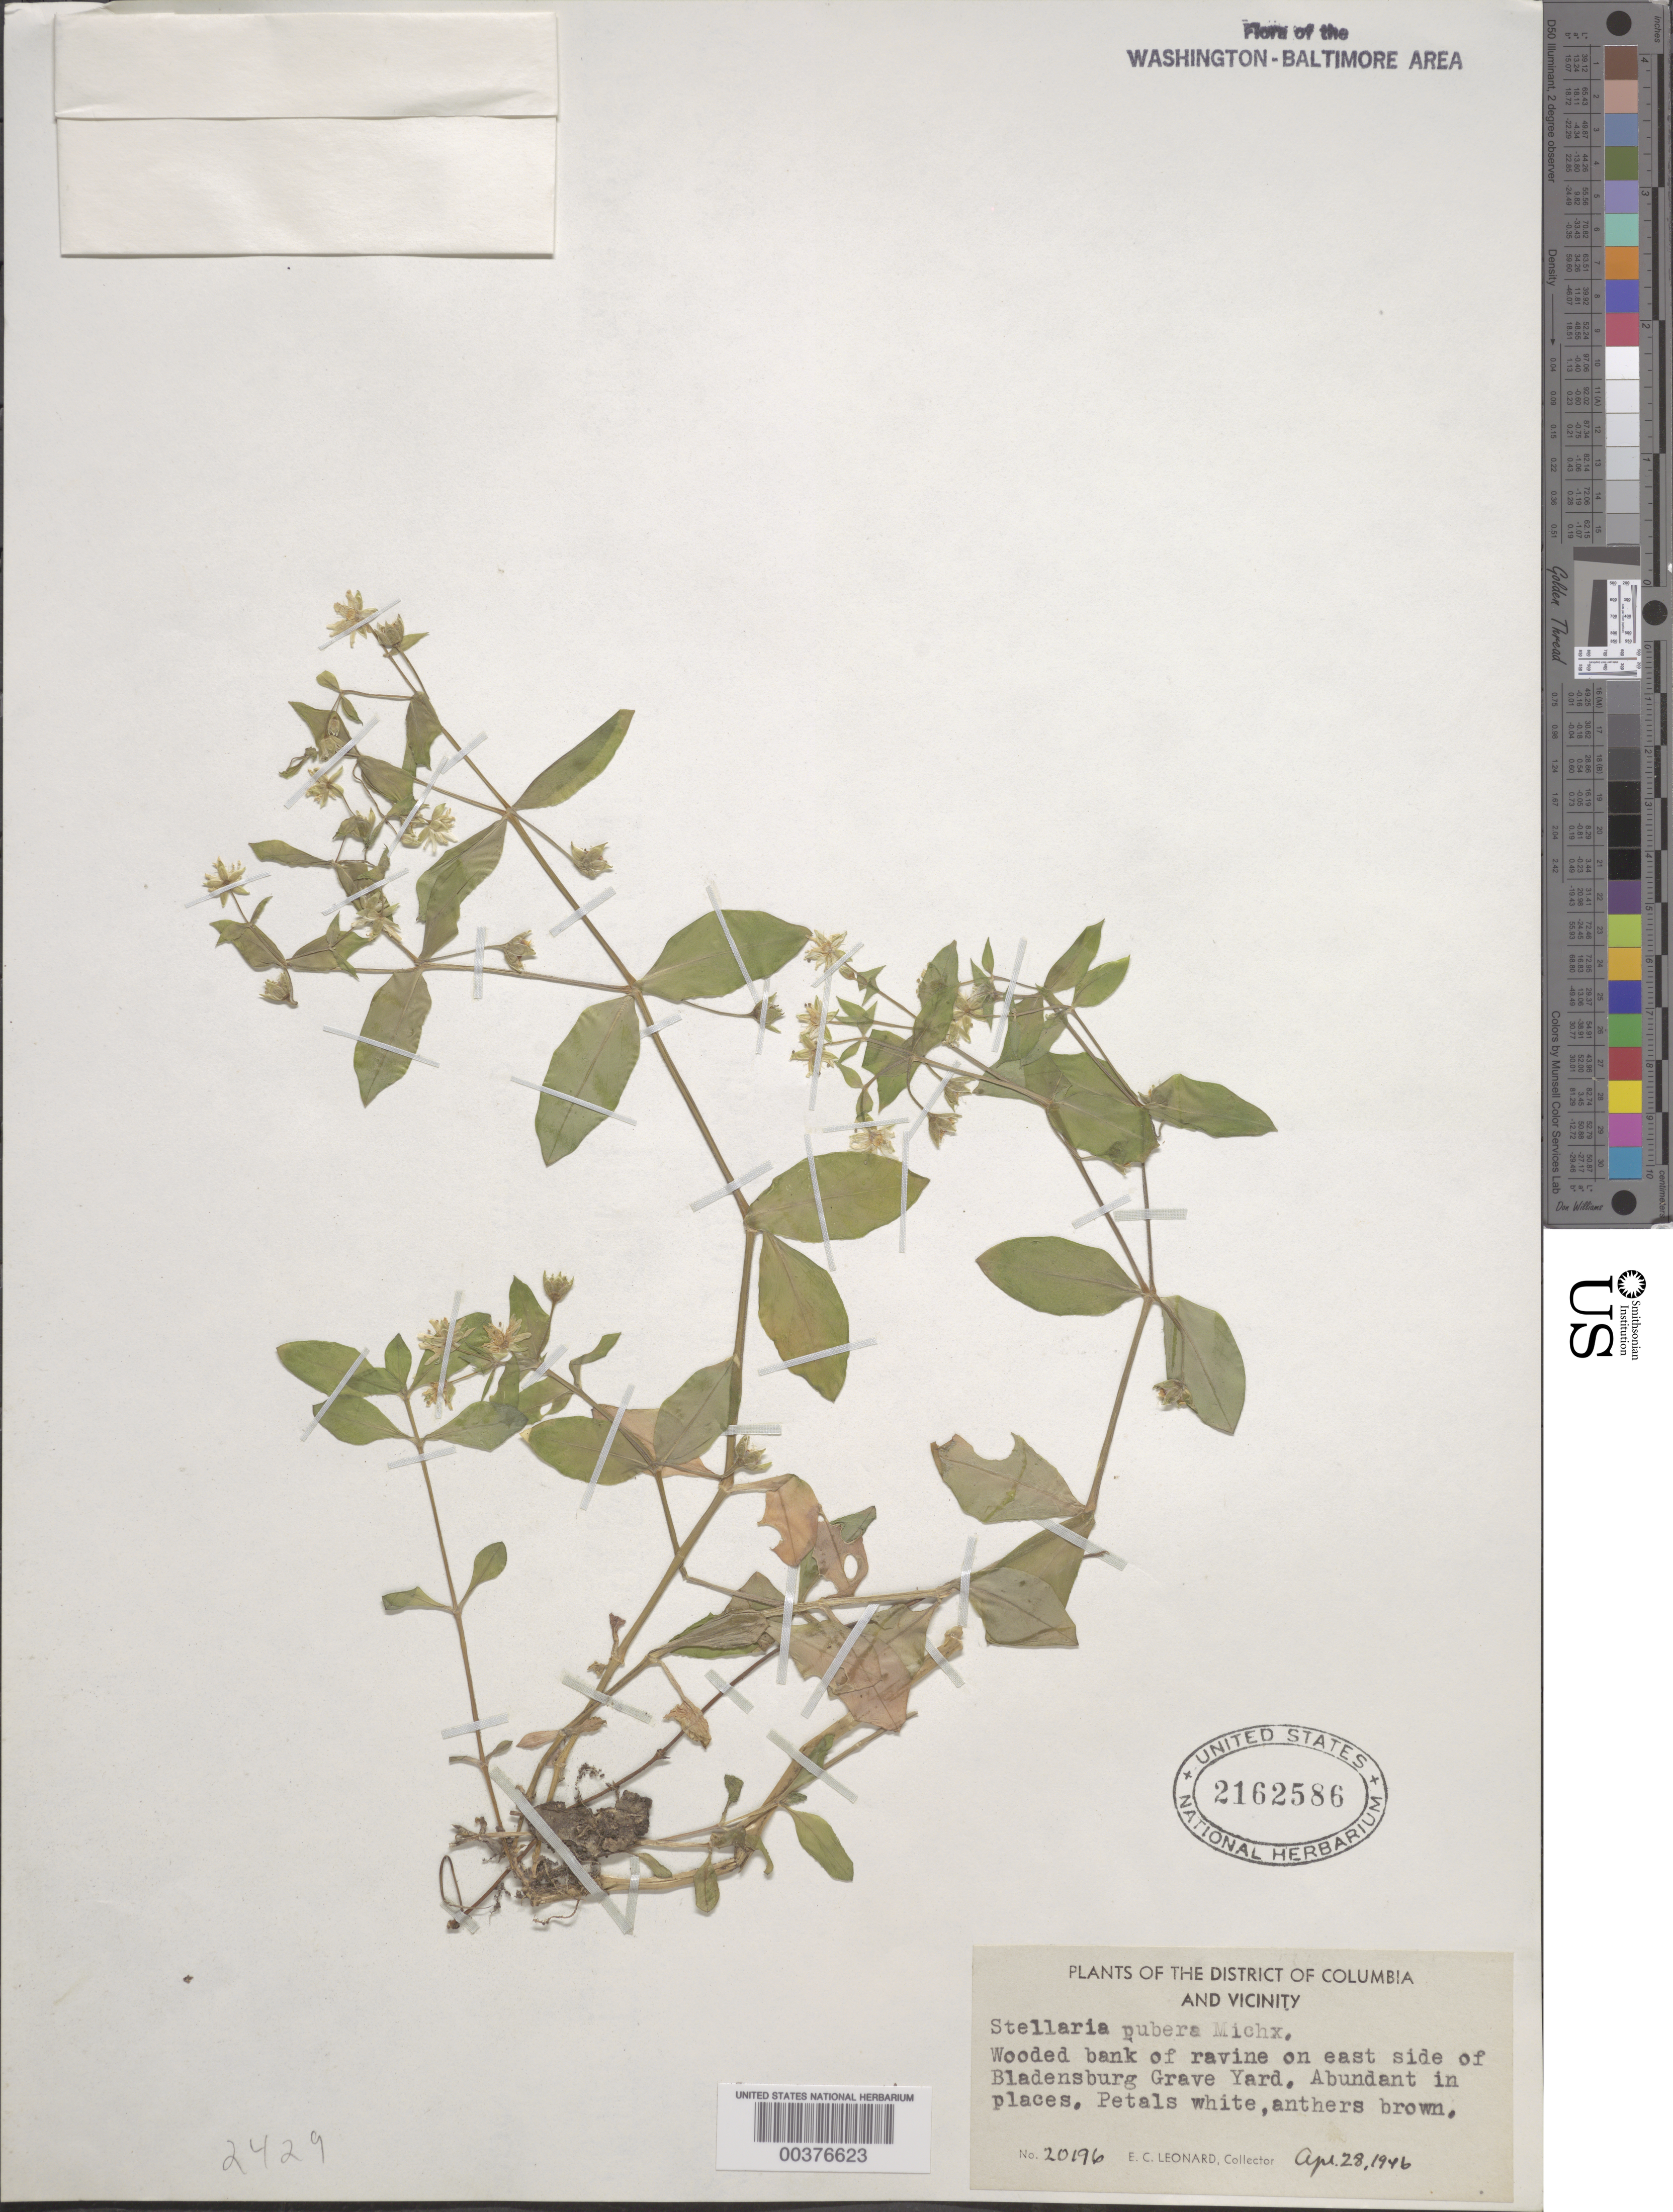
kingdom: Plantae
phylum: Tracheophyta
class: Magnoliopsida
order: Caryophyllales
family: Caryophyllaceae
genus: Stellaria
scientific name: Stellaria pubera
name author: Michx.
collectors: E. C. Leonard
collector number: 20196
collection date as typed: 28 Apr 1946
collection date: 1946-04-28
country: United States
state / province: Maryland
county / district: Prince George's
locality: Bladensburg Graveyard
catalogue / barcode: US 2162586